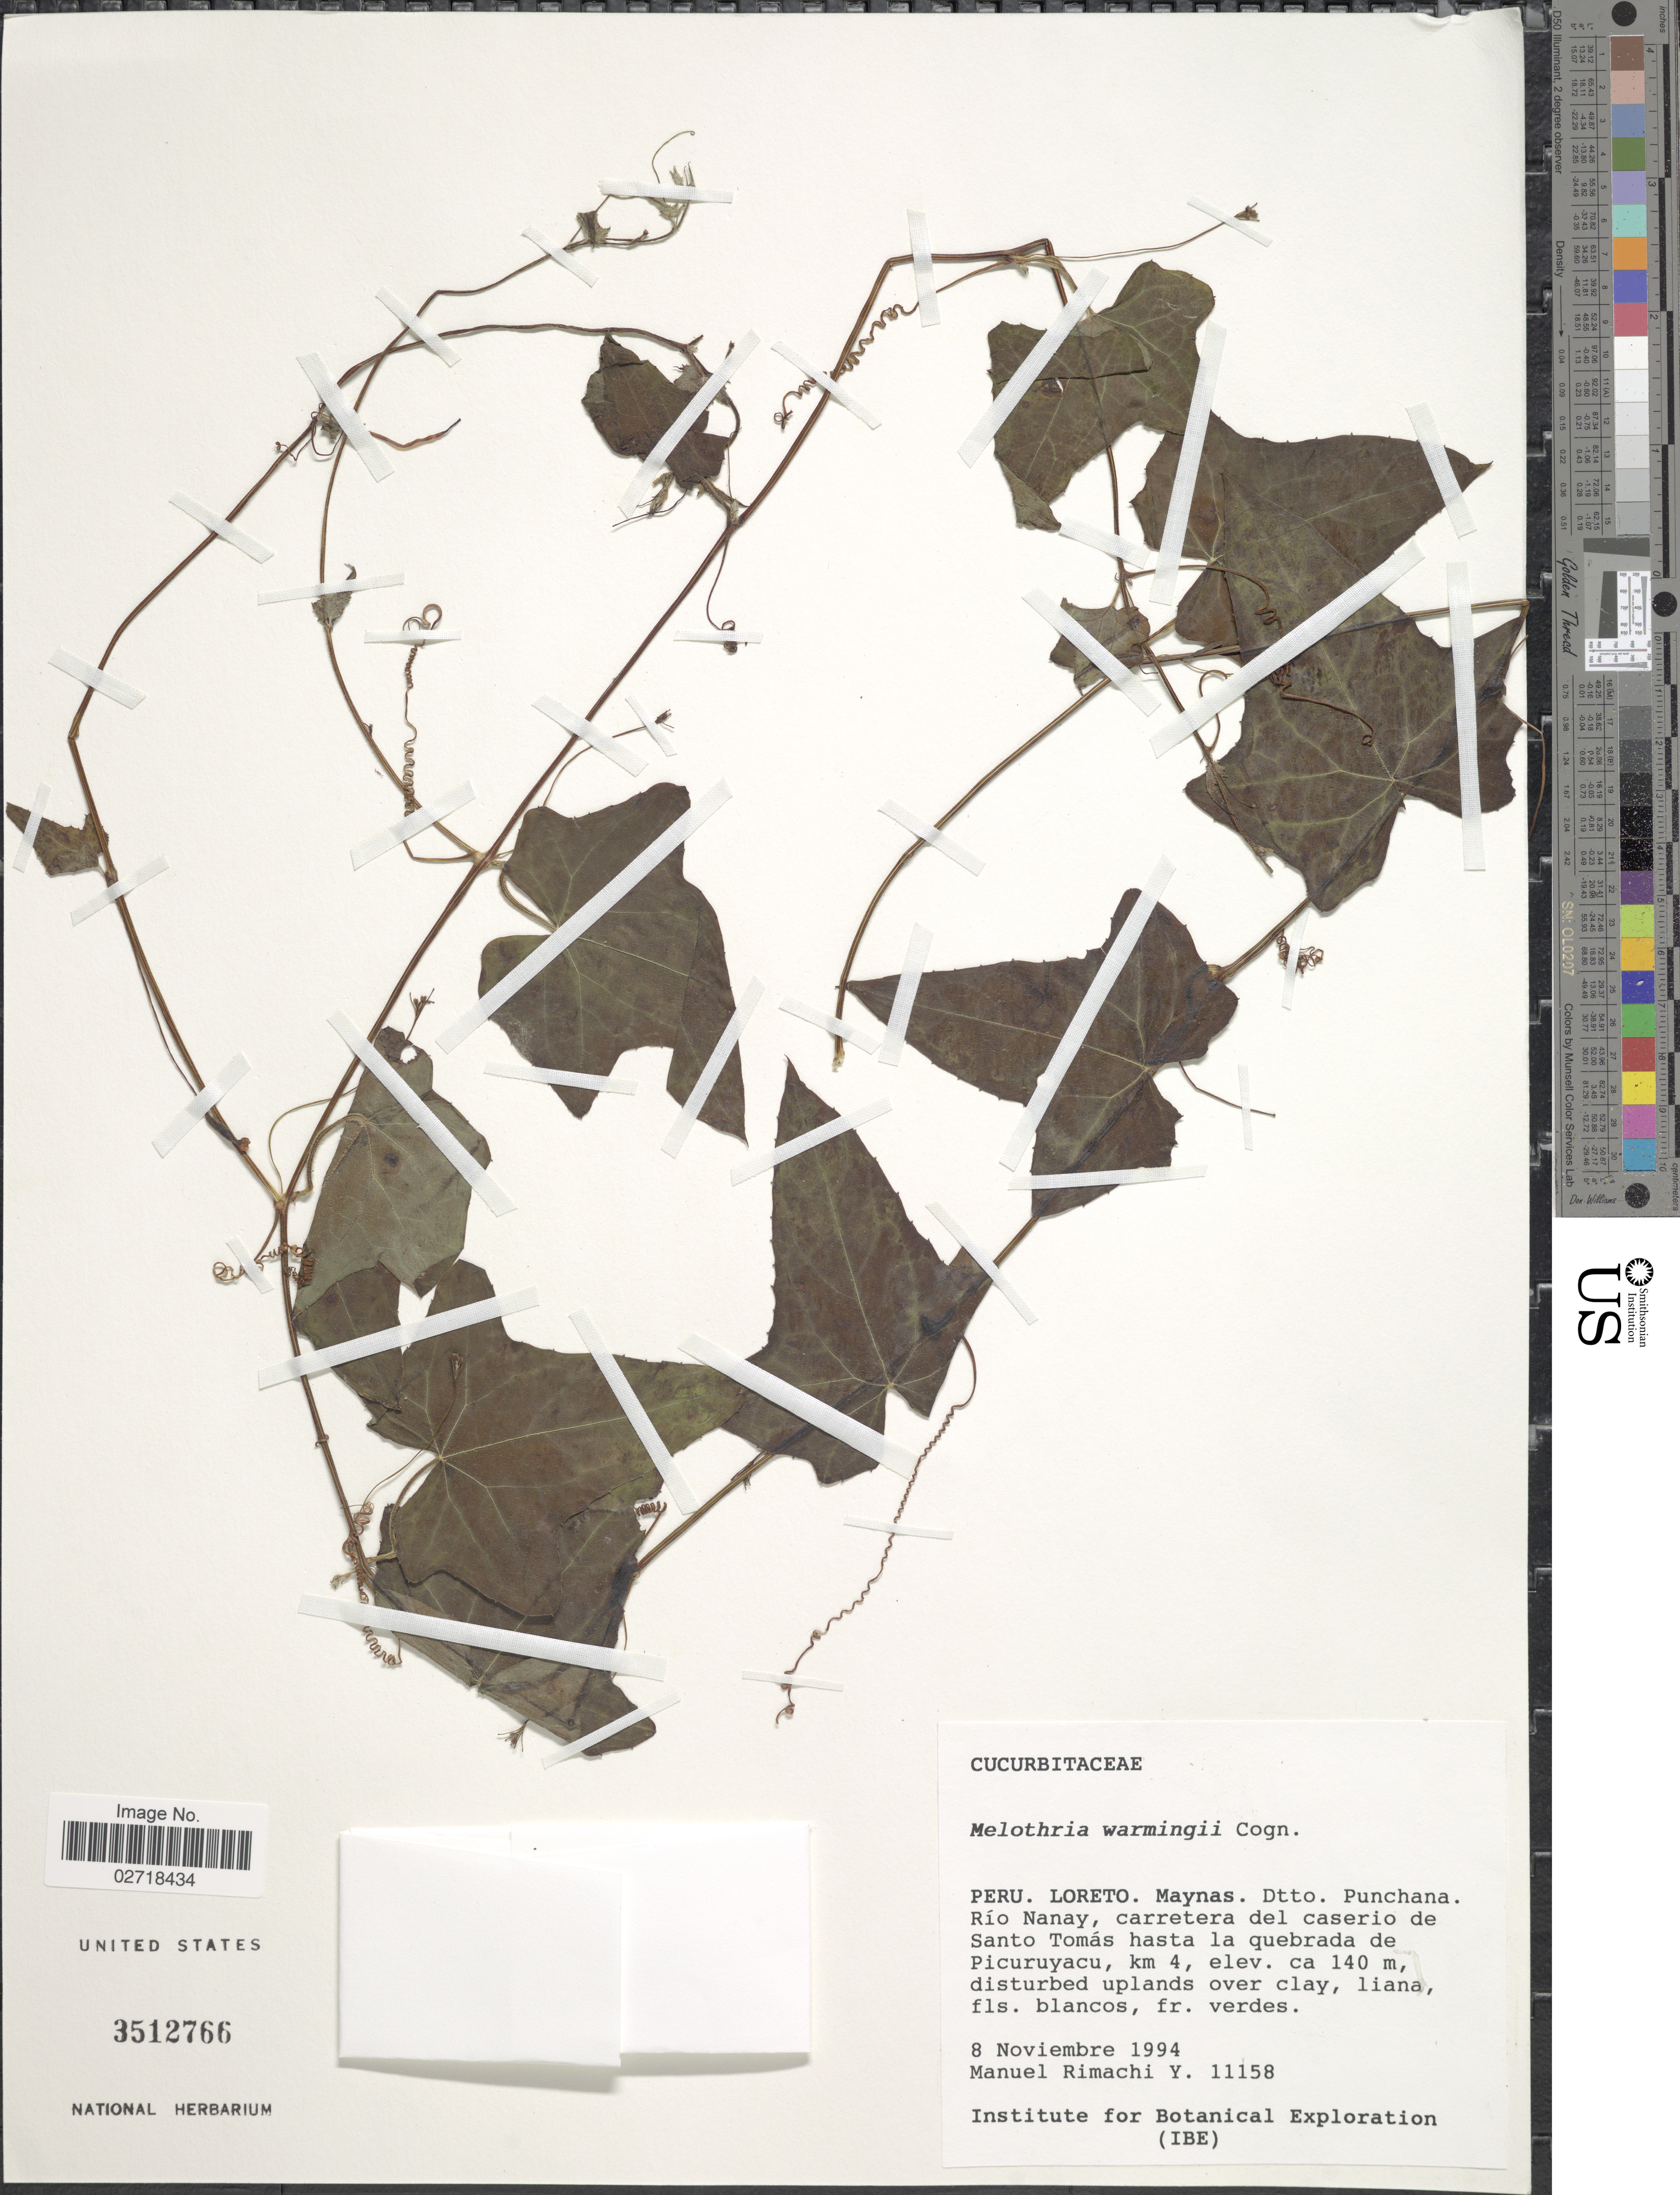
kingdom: Plantae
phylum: Tracheophyta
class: Magnoliopsida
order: Cucurbitales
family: Cucurbitaceae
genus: Melothria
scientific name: Melothria warmingii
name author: Cogn.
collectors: M. Rimachi Y.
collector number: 11158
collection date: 1994-11-08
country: Peru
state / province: Loreto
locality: Maynas. Dtto. Punchana Rio Nanay, carretera del caserio de Santo Tomas hasta la quebrada de Picuruyacu, km 4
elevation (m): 140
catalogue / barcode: US 3512766